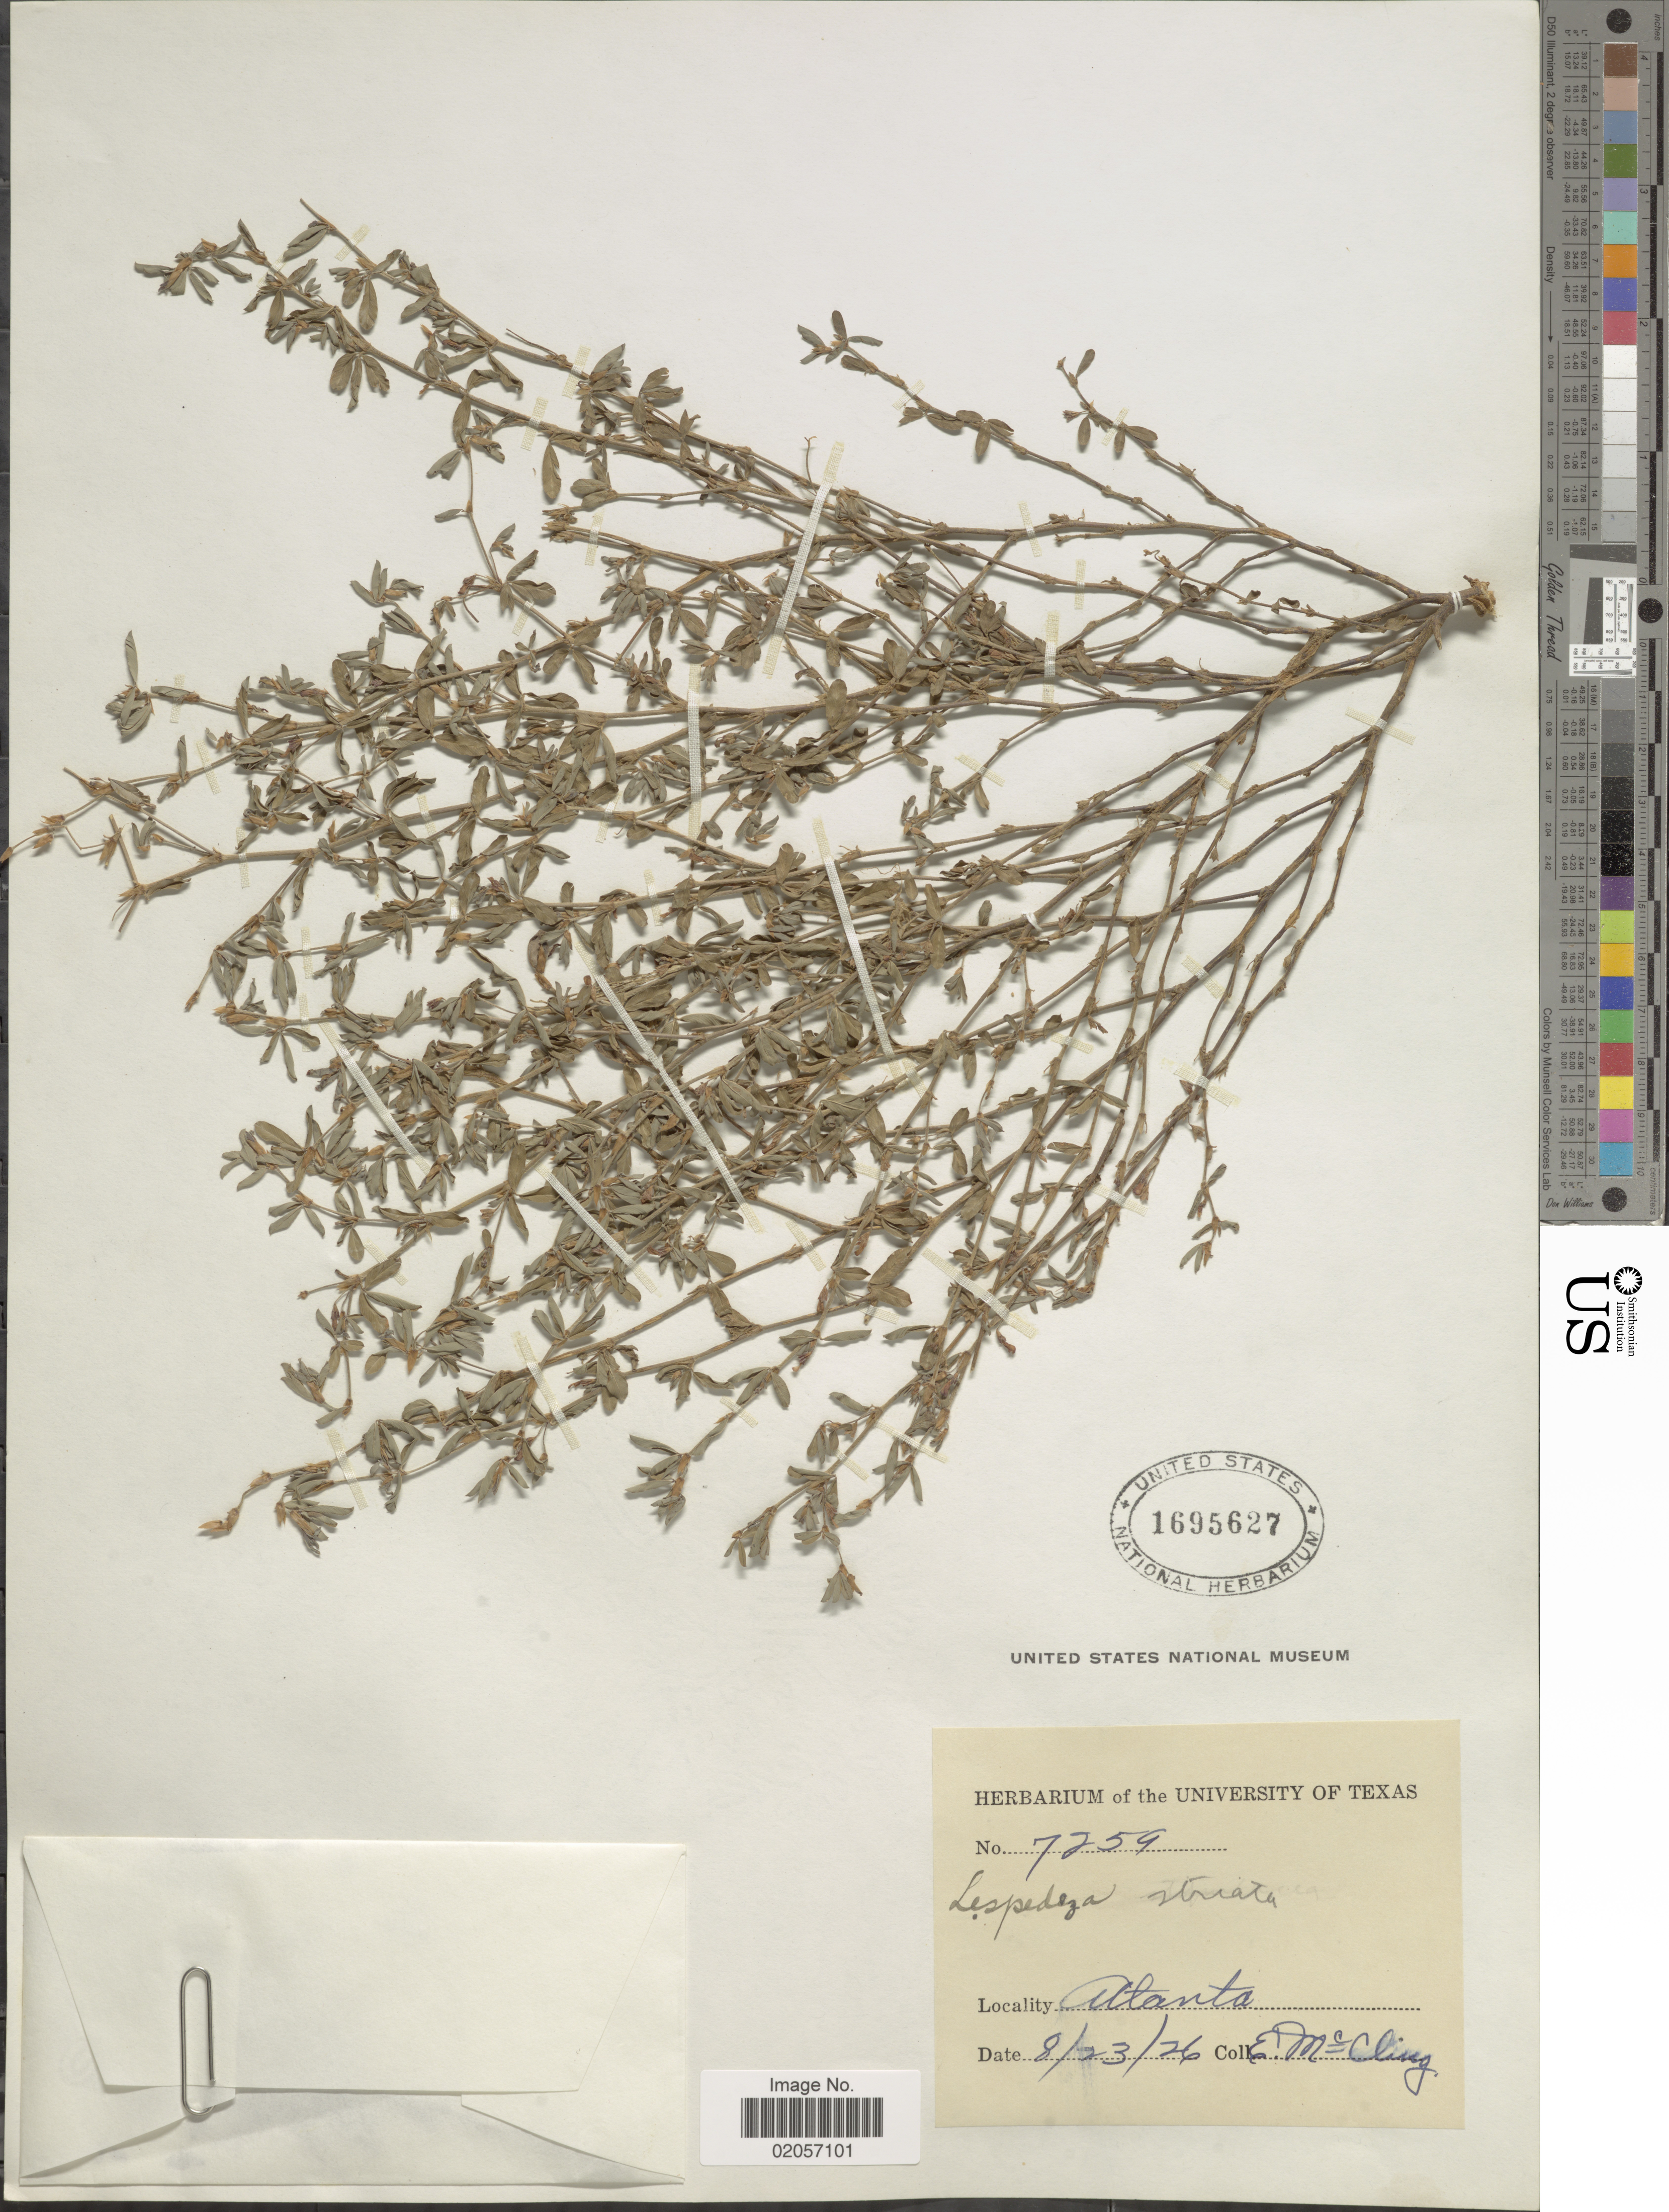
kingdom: Plantae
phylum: Tracheophyta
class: Magnoliopsida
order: Fabales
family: Fabaceae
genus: Kummerowia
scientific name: Kummerowia striata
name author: (Thunb.) Schindl.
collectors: E. Mcclung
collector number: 7259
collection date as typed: Transcribed d/m/y: 23/8/26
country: United States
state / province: Texas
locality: Atlanta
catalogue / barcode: US 1695627